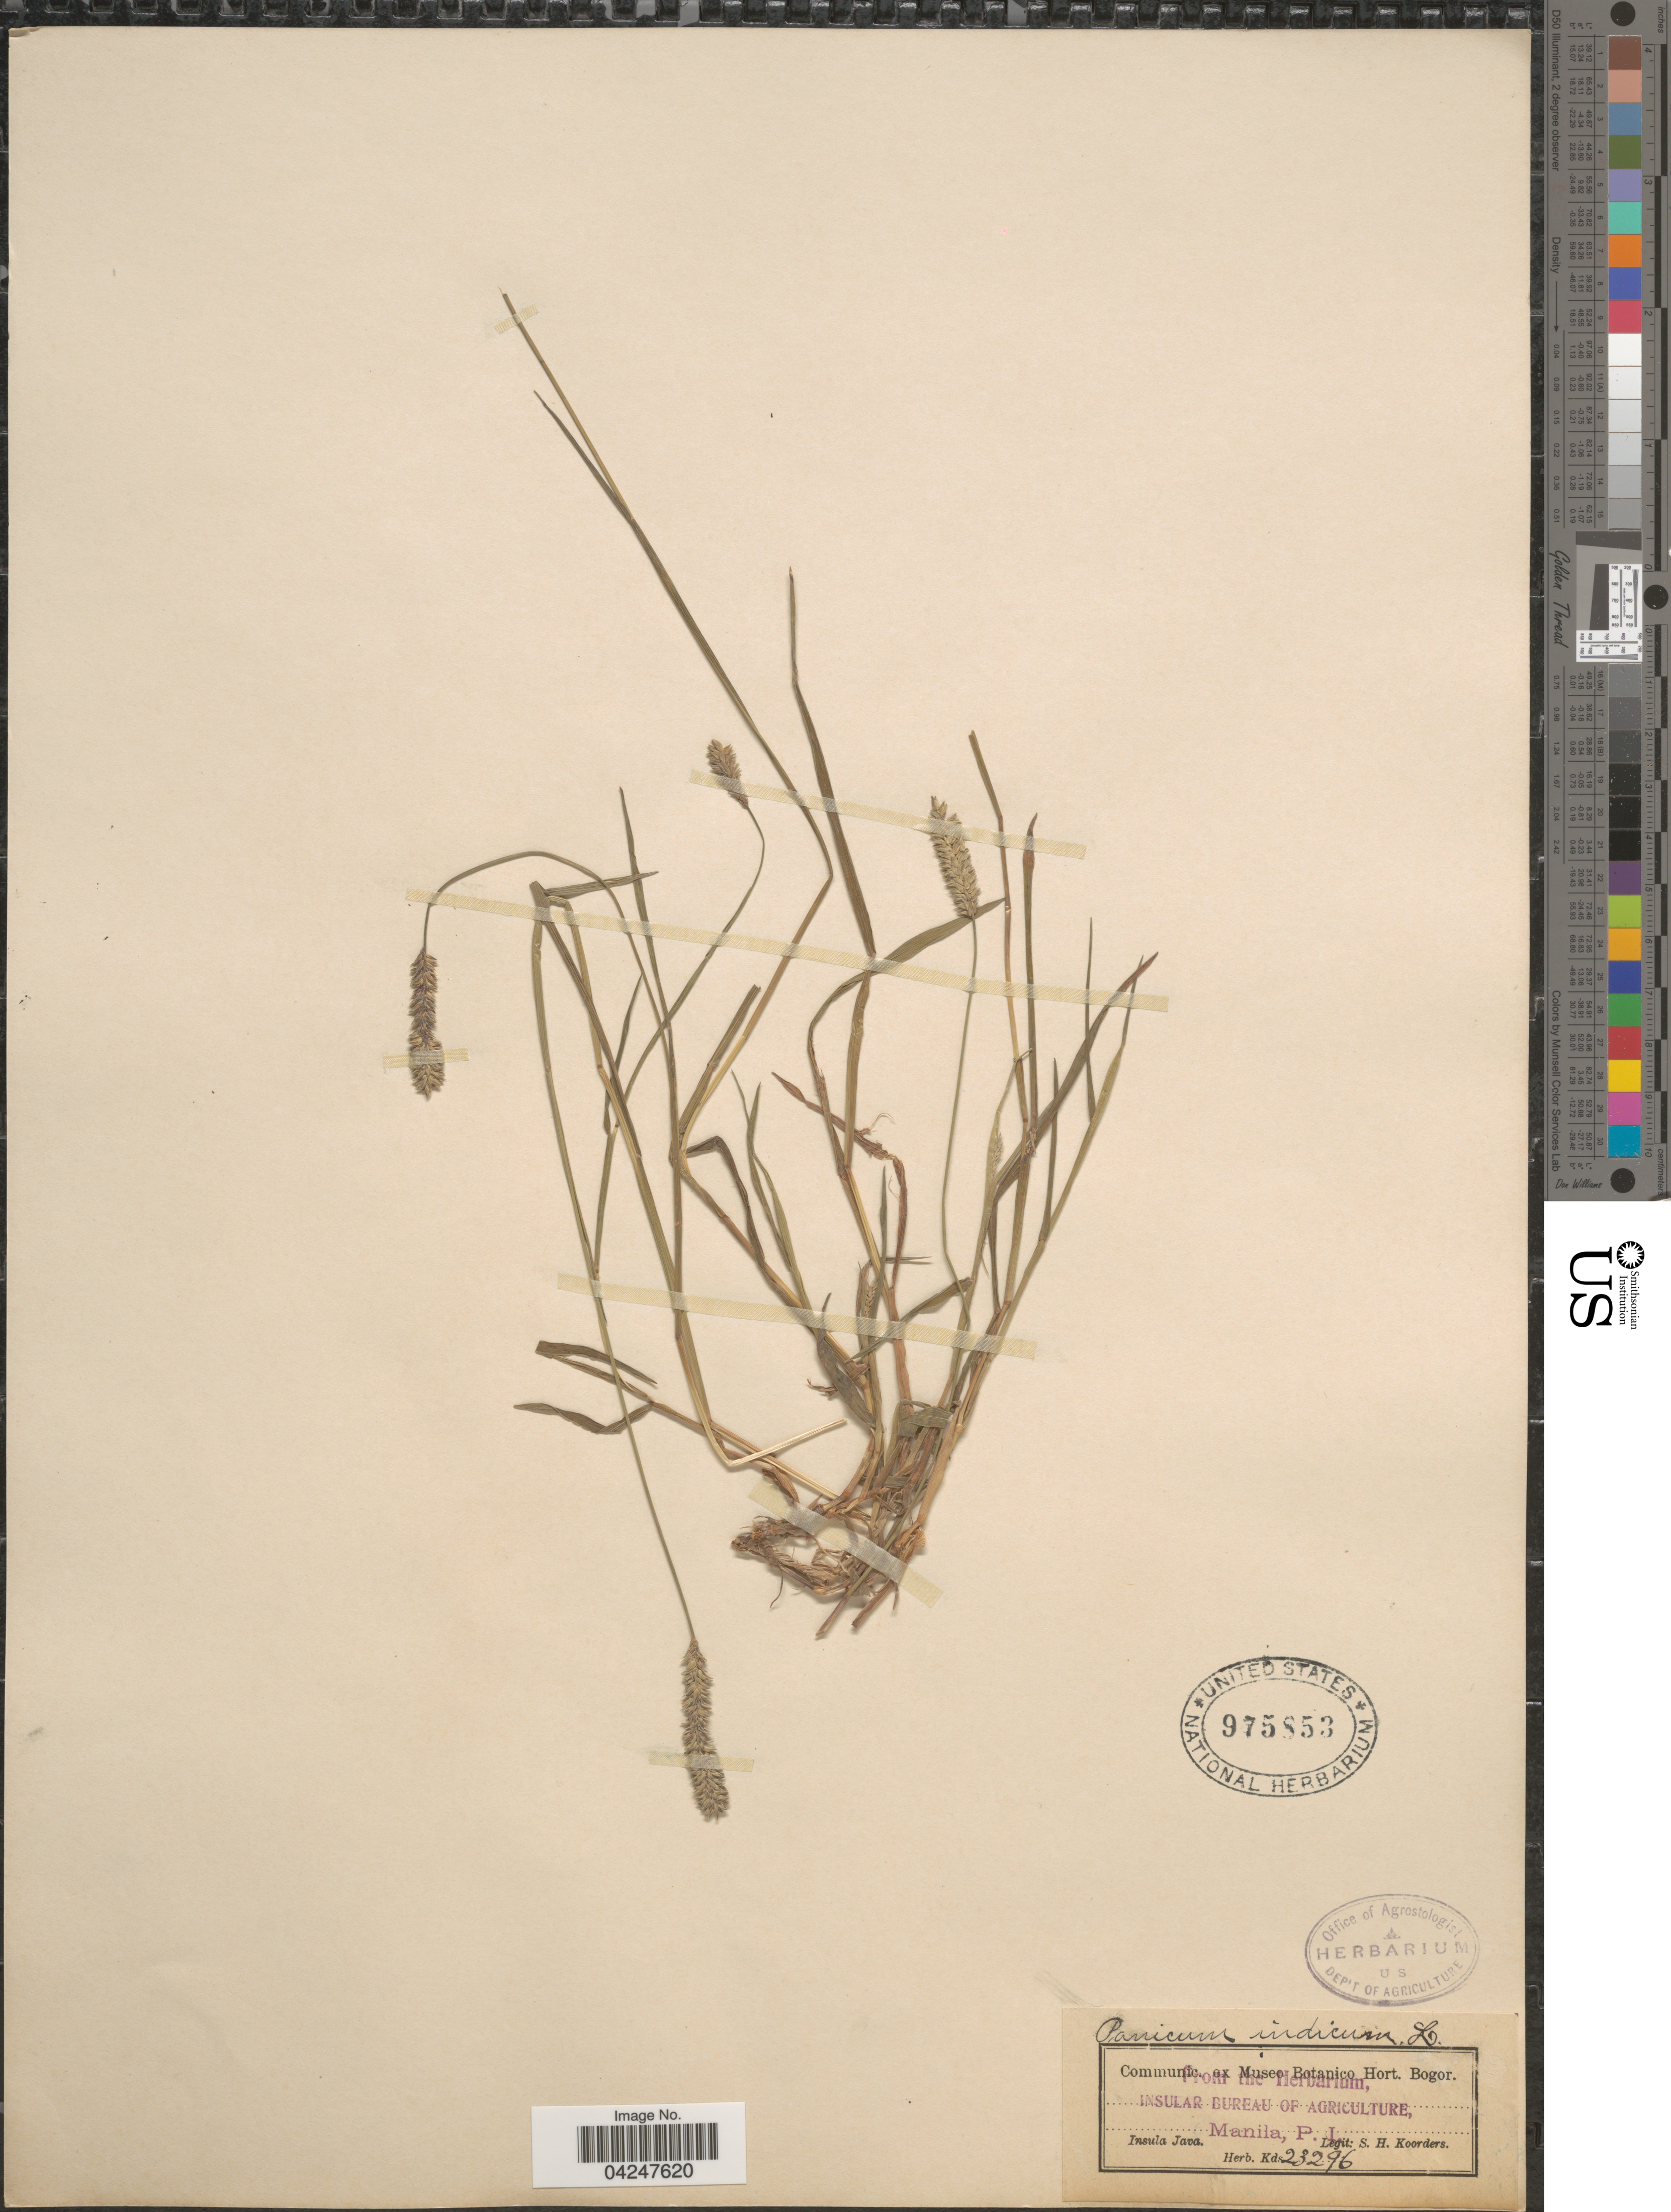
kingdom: Plantae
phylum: Tracheophyta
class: Liliopsida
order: Poales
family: Poaceae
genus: Sacciolepis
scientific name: Sacciolepis indica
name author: (L.) Chase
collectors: S. H. Koorders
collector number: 23296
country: Indonesia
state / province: Java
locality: Manila, P.I. Insula Java.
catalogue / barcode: US 975853